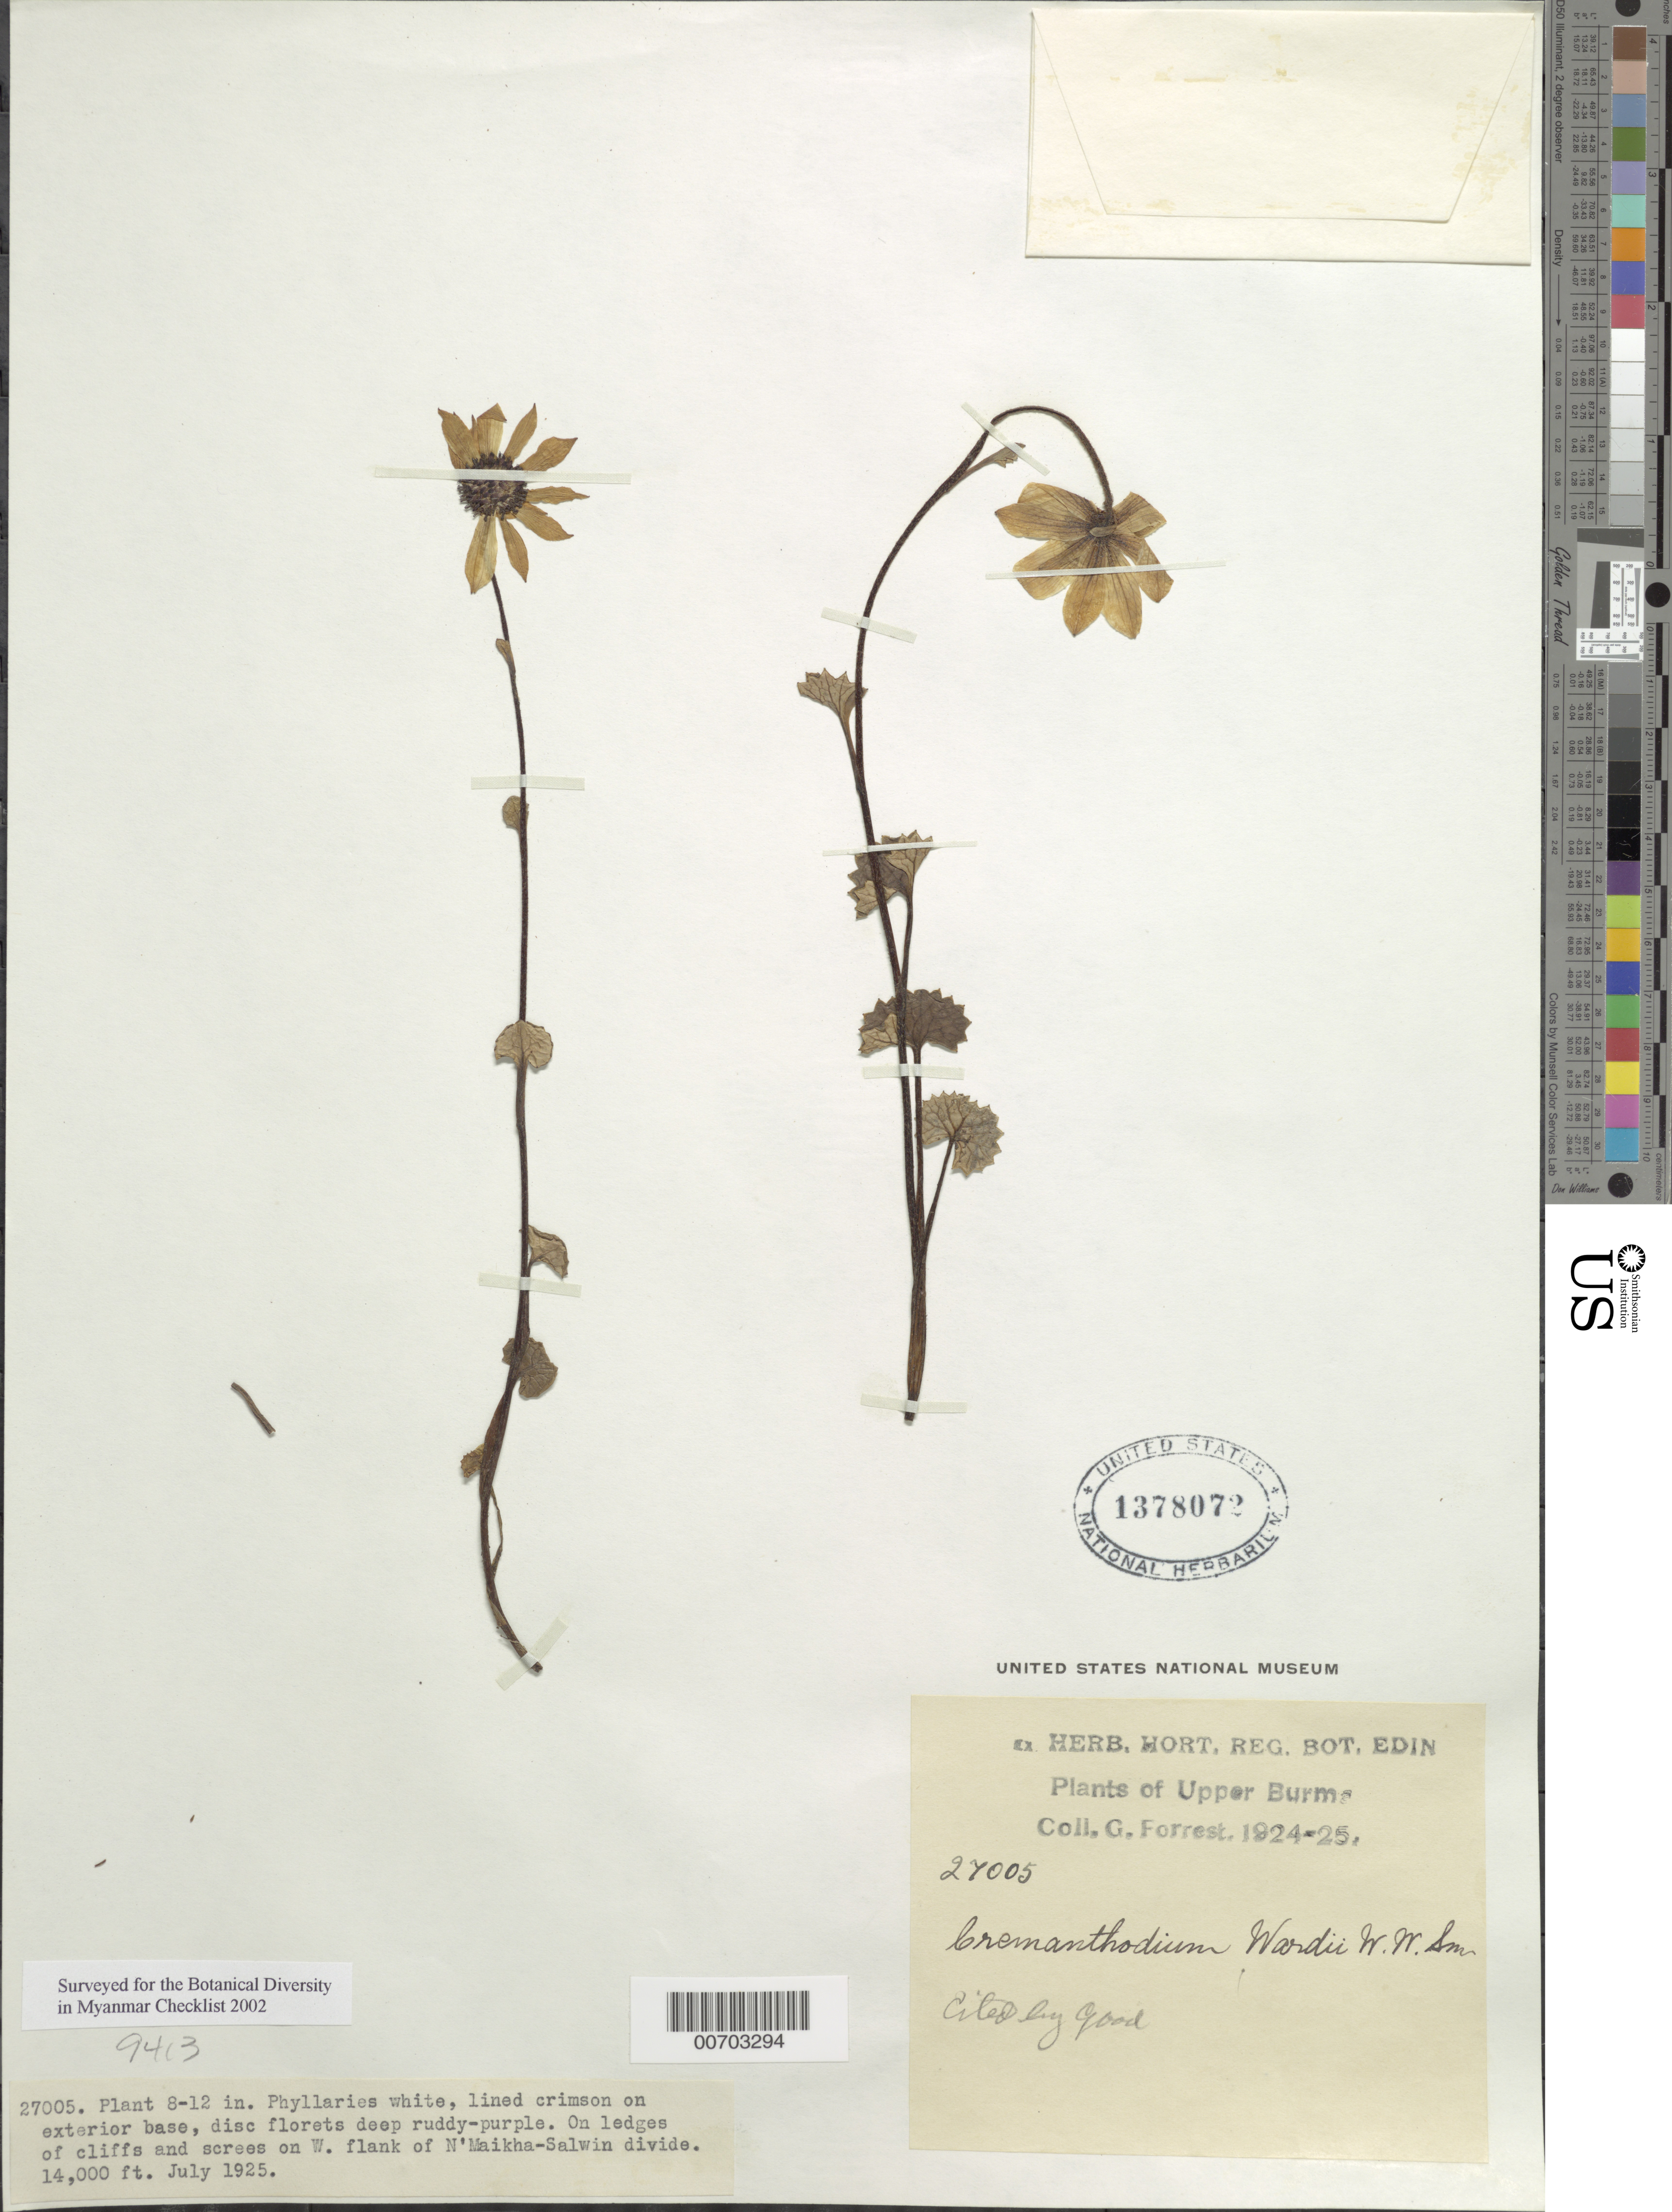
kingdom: Plantae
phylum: Tracheophyta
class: Magnoliopsida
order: Asterales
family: Asteraceae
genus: Cremanthodium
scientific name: Cremanthodium wardii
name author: W.W. Sm.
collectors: G. Forrest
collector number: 27005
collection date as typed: Jul 1925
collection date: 1925-07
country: Myanmar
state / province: Kachin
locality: N'Maikha-Salwin Divide, W flank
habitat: Ledges and screes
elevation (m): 4267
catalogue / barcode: US 1378072